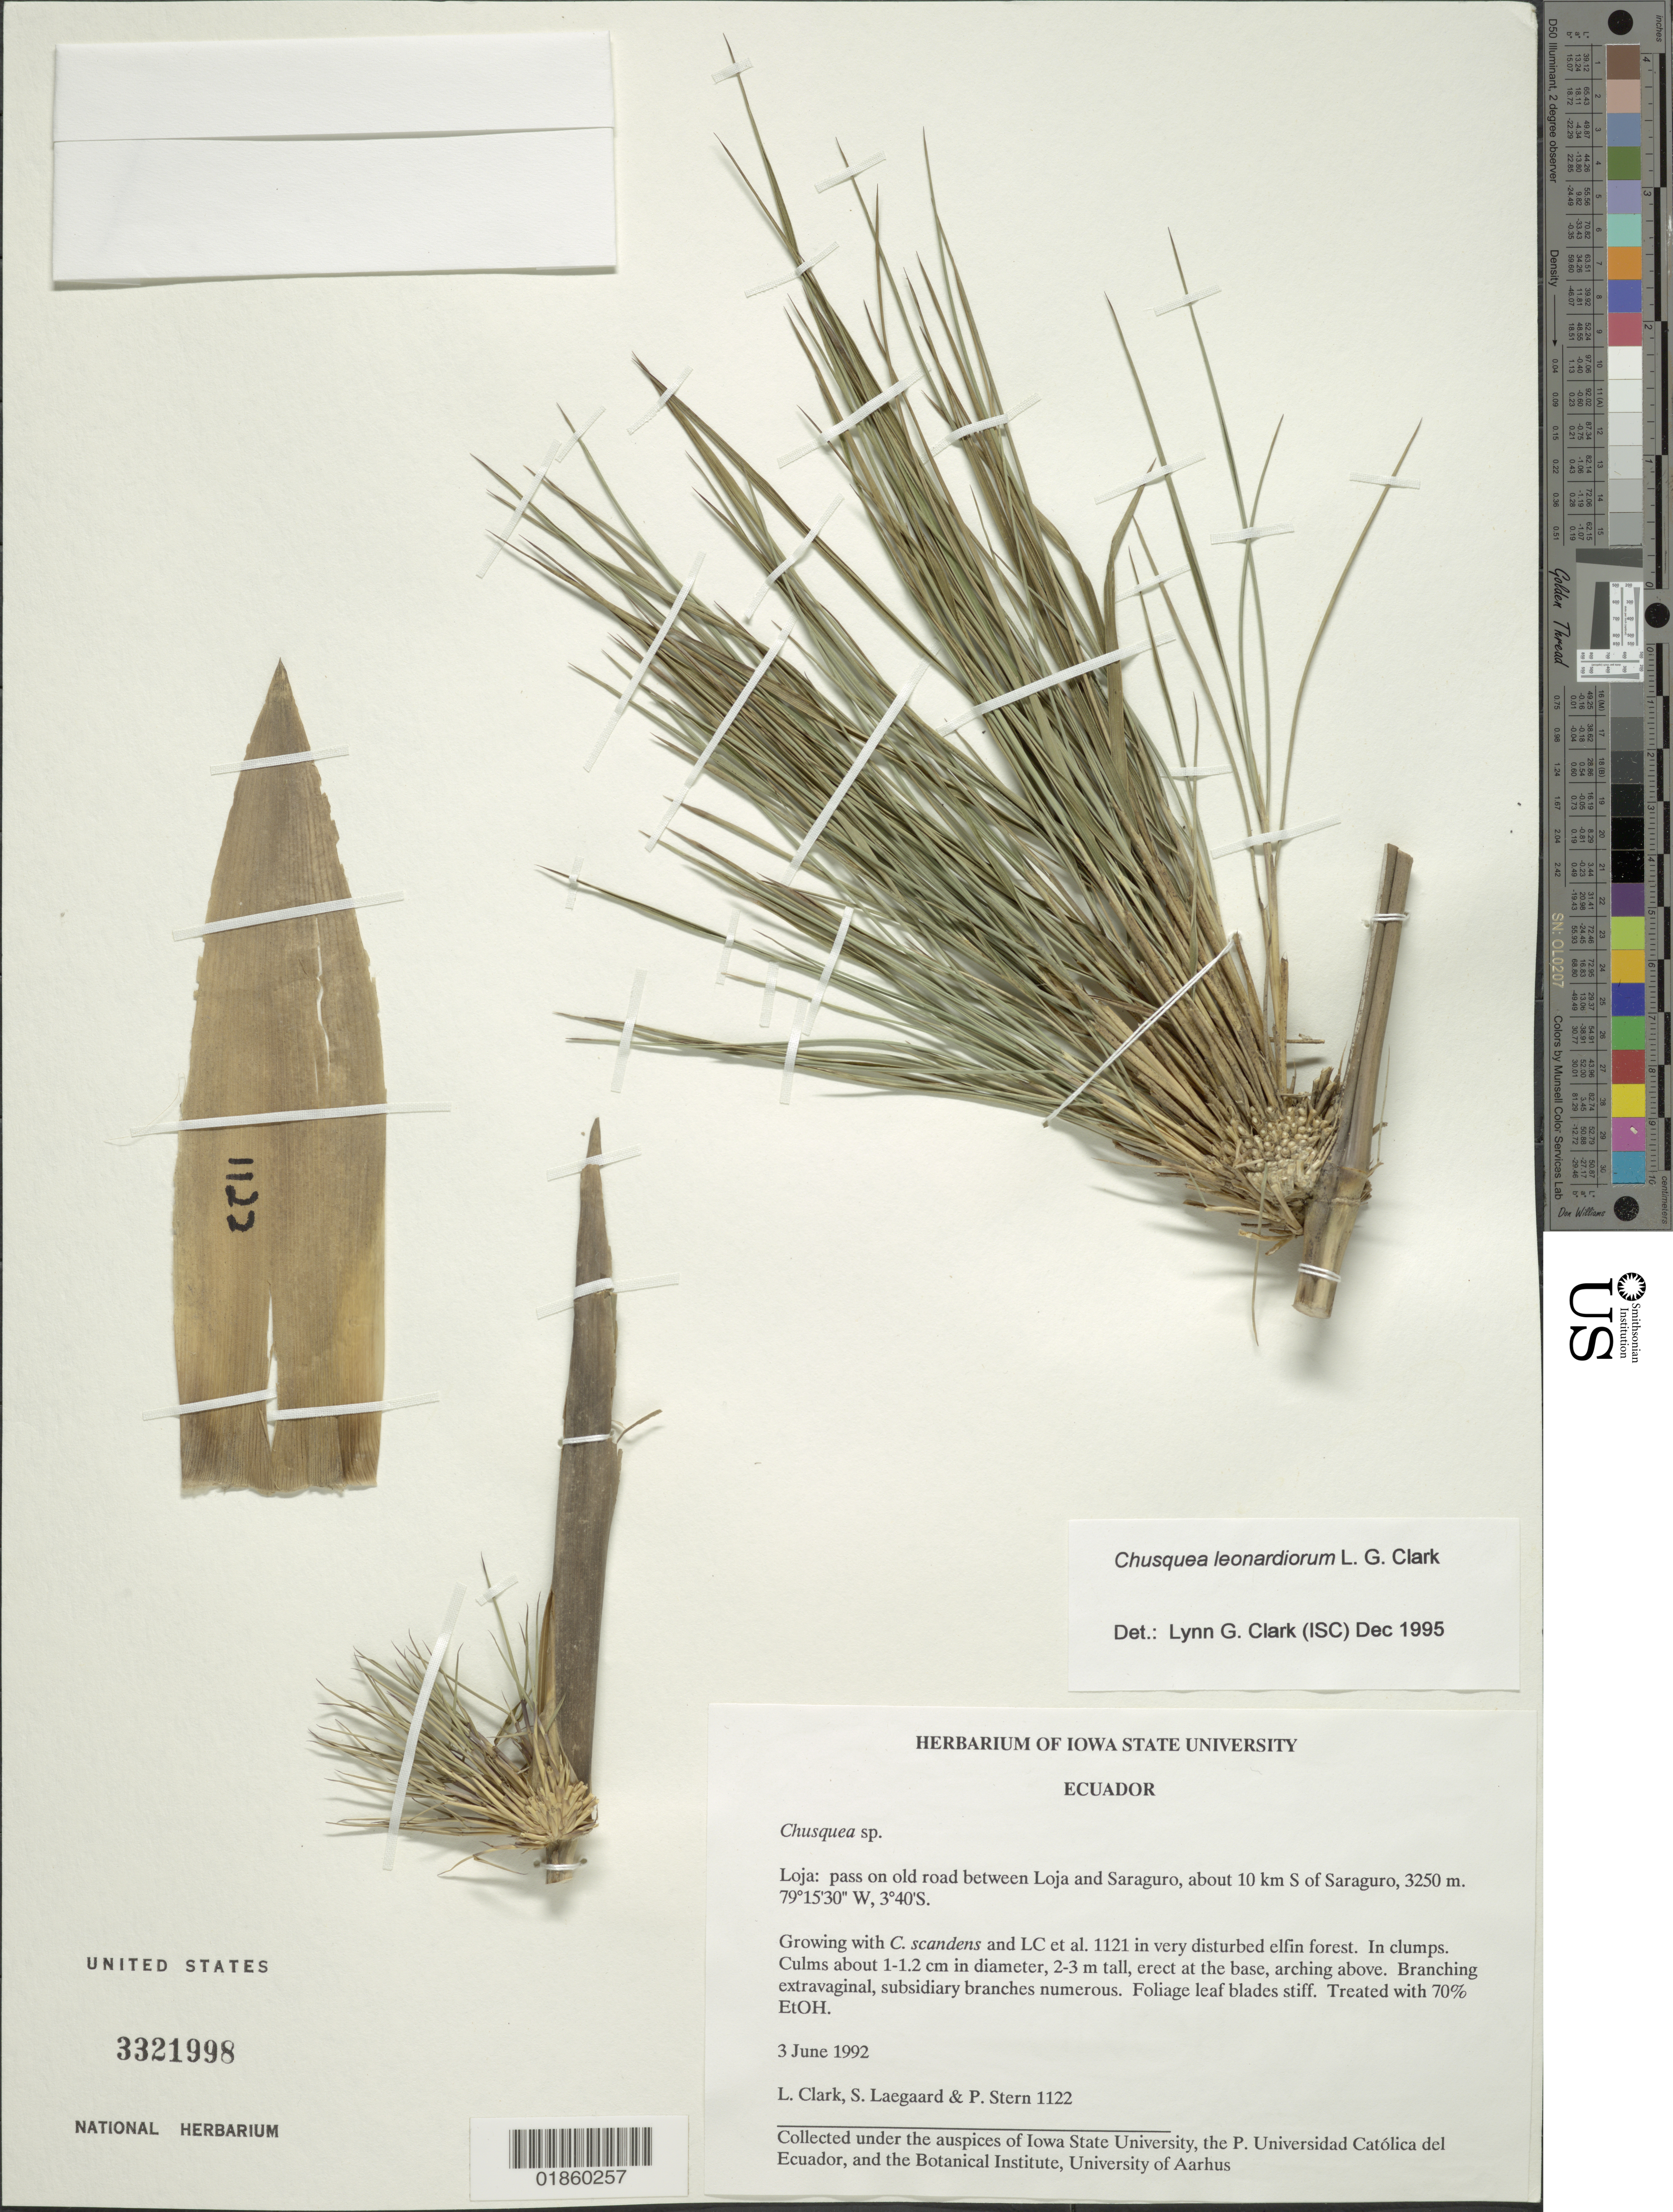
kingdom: Plantae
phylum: Tracheophyta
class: Liliopsida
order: Poales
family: Poaceae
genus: Chusquea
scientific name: Chusquea leonardiorum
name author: L.G. Clark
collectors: L. G. Clark, S. Lægaard & P. Stern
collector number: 1122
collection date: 1992-06-03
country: Ecuador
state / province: Loja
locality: pass on old road between Loja and Saraguro, about 10 km S of Saraguro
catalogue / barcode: US 3321998